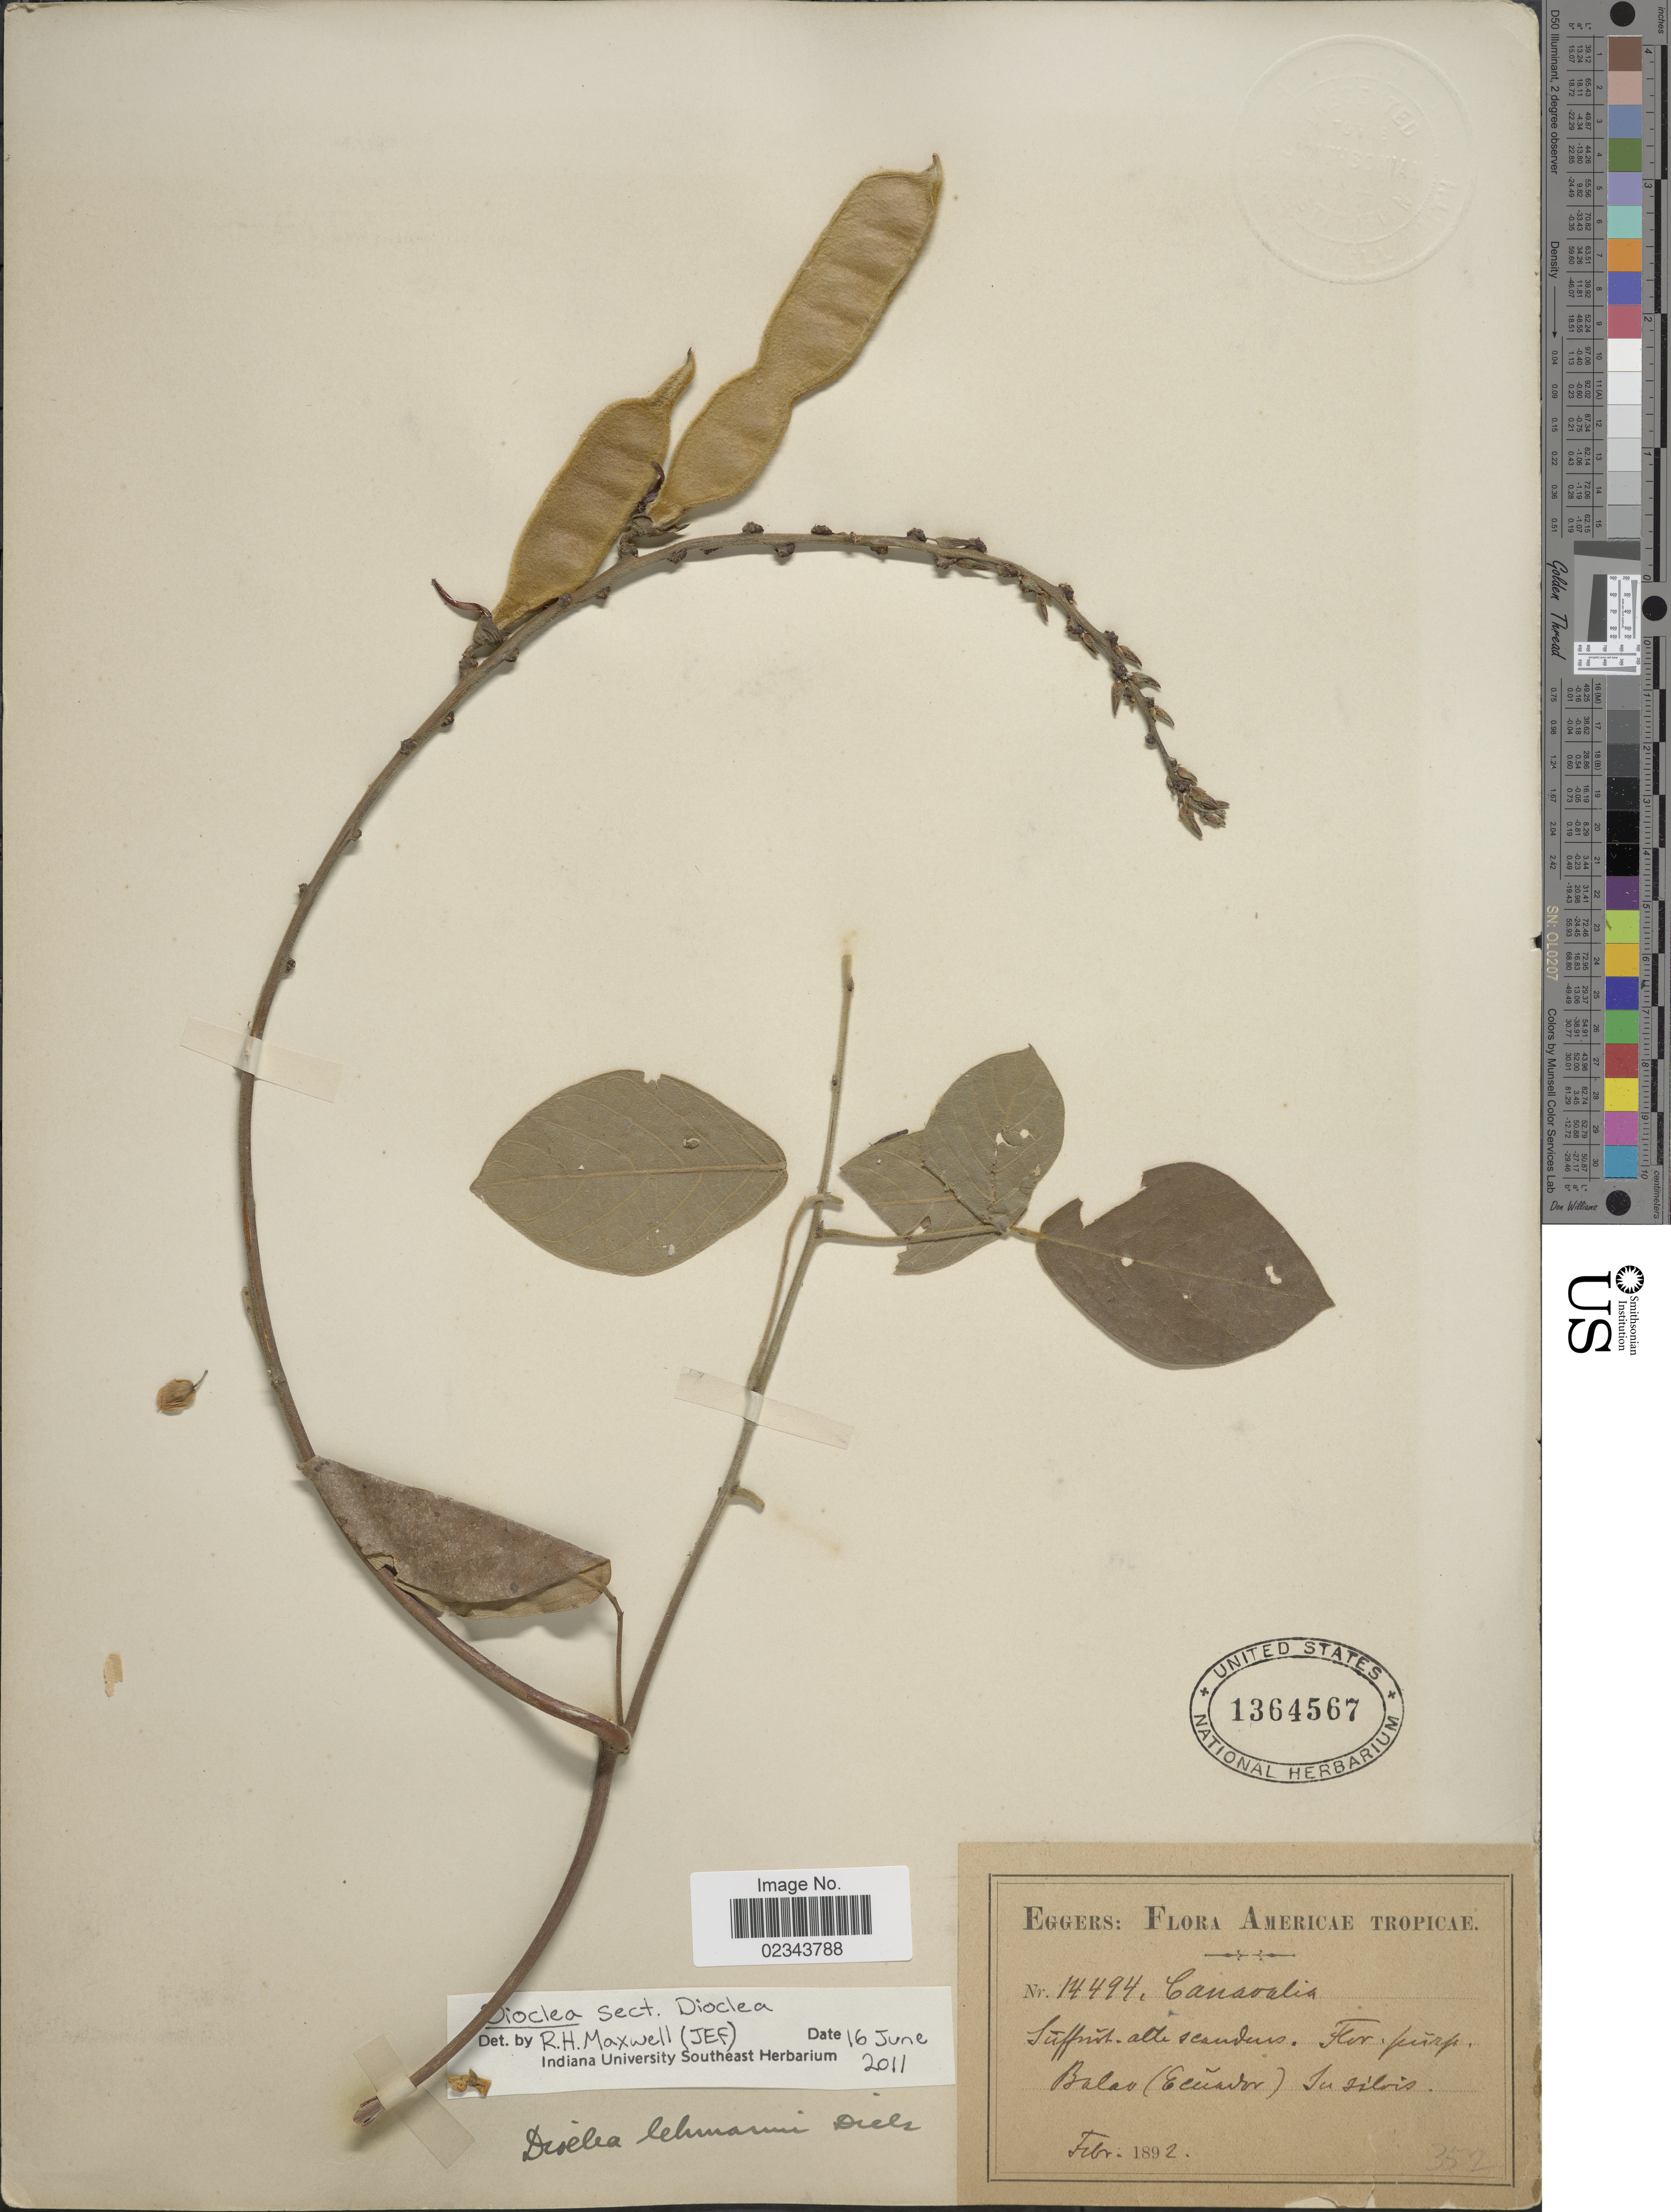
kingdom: Plantae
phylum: Tracheophyta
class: Magnoliopsida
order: Fabales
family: Fabaceae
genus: Dioclea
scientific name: Dioclea sp.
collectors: -. Eggers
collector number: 14494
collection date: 1892-02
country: Ecuador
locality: Americae Tropicae, Balao. In silvis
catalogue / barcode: US 1364567